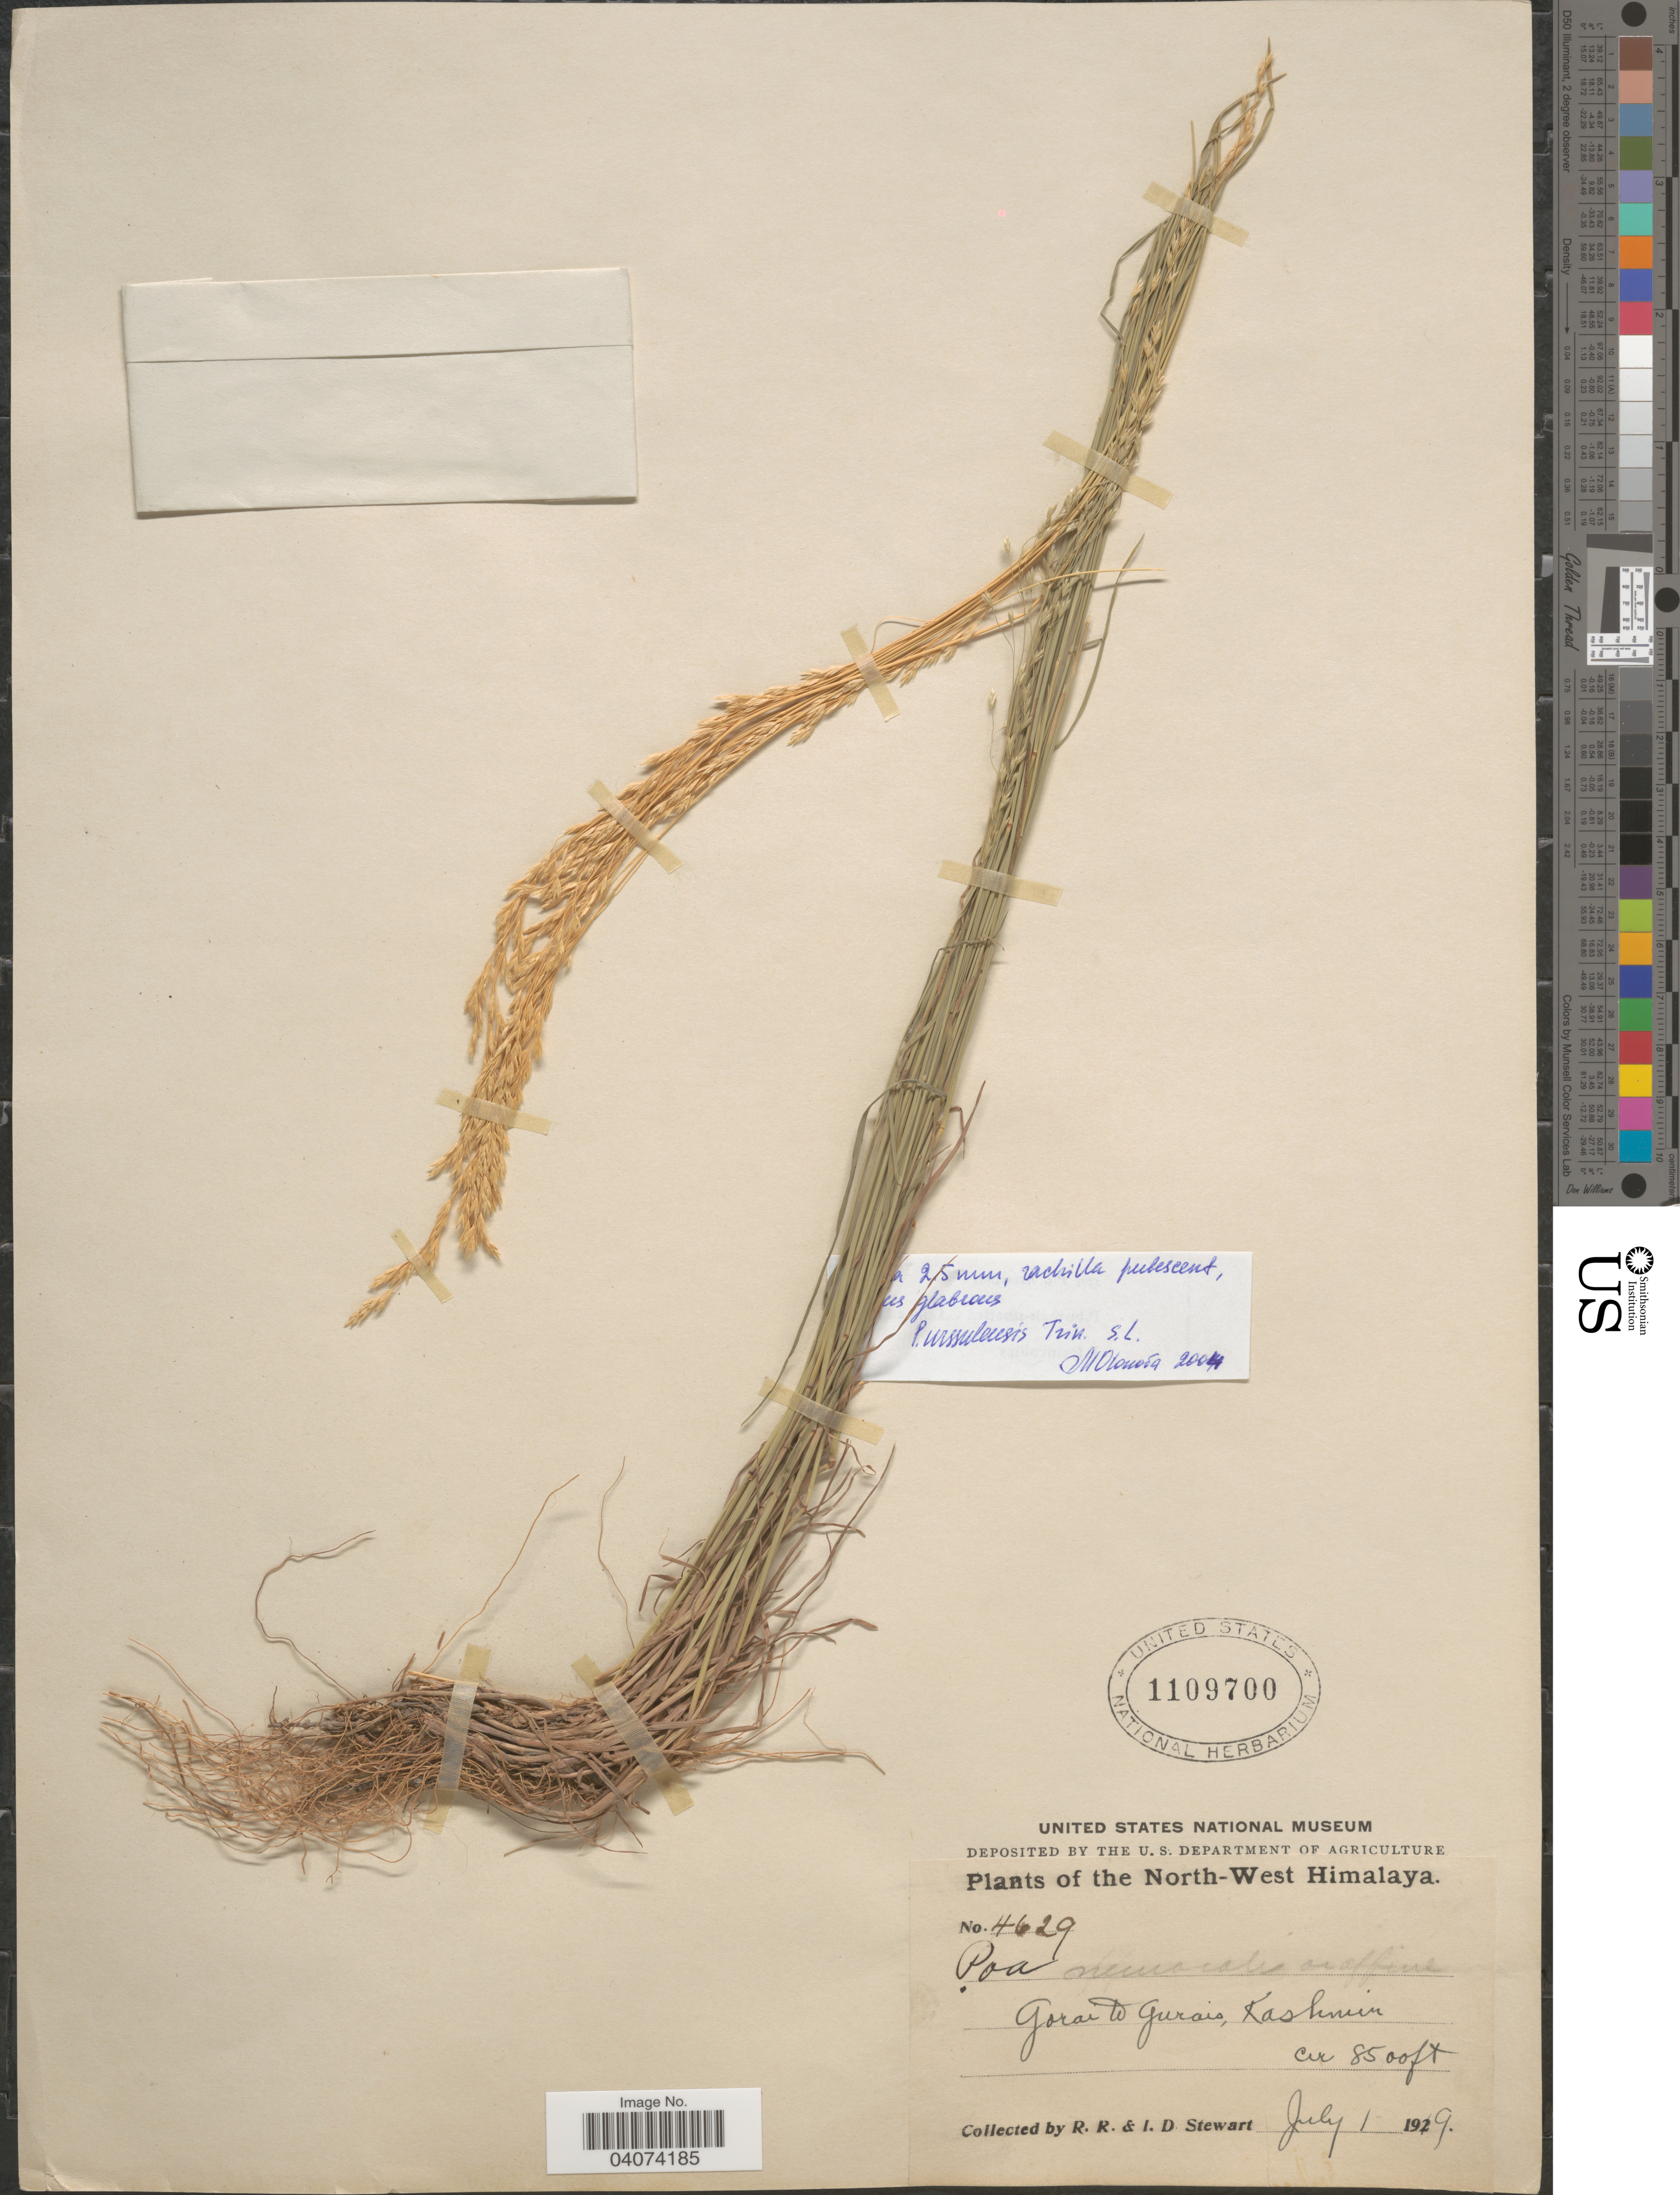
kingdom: Plantae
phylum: Tracheophyta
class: Liliopsida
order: Poales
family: Poaceae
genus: Poa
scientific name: Poa urssulensis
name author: Trin.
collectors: R. Stewart & I. Stewart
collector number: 4629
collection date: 1929-07-01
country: India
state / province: Jammu and Kashmir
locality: The North-West Himalaya. Gorai to Gurais, Kashmir.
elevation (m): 2591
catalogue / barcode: US 1109700